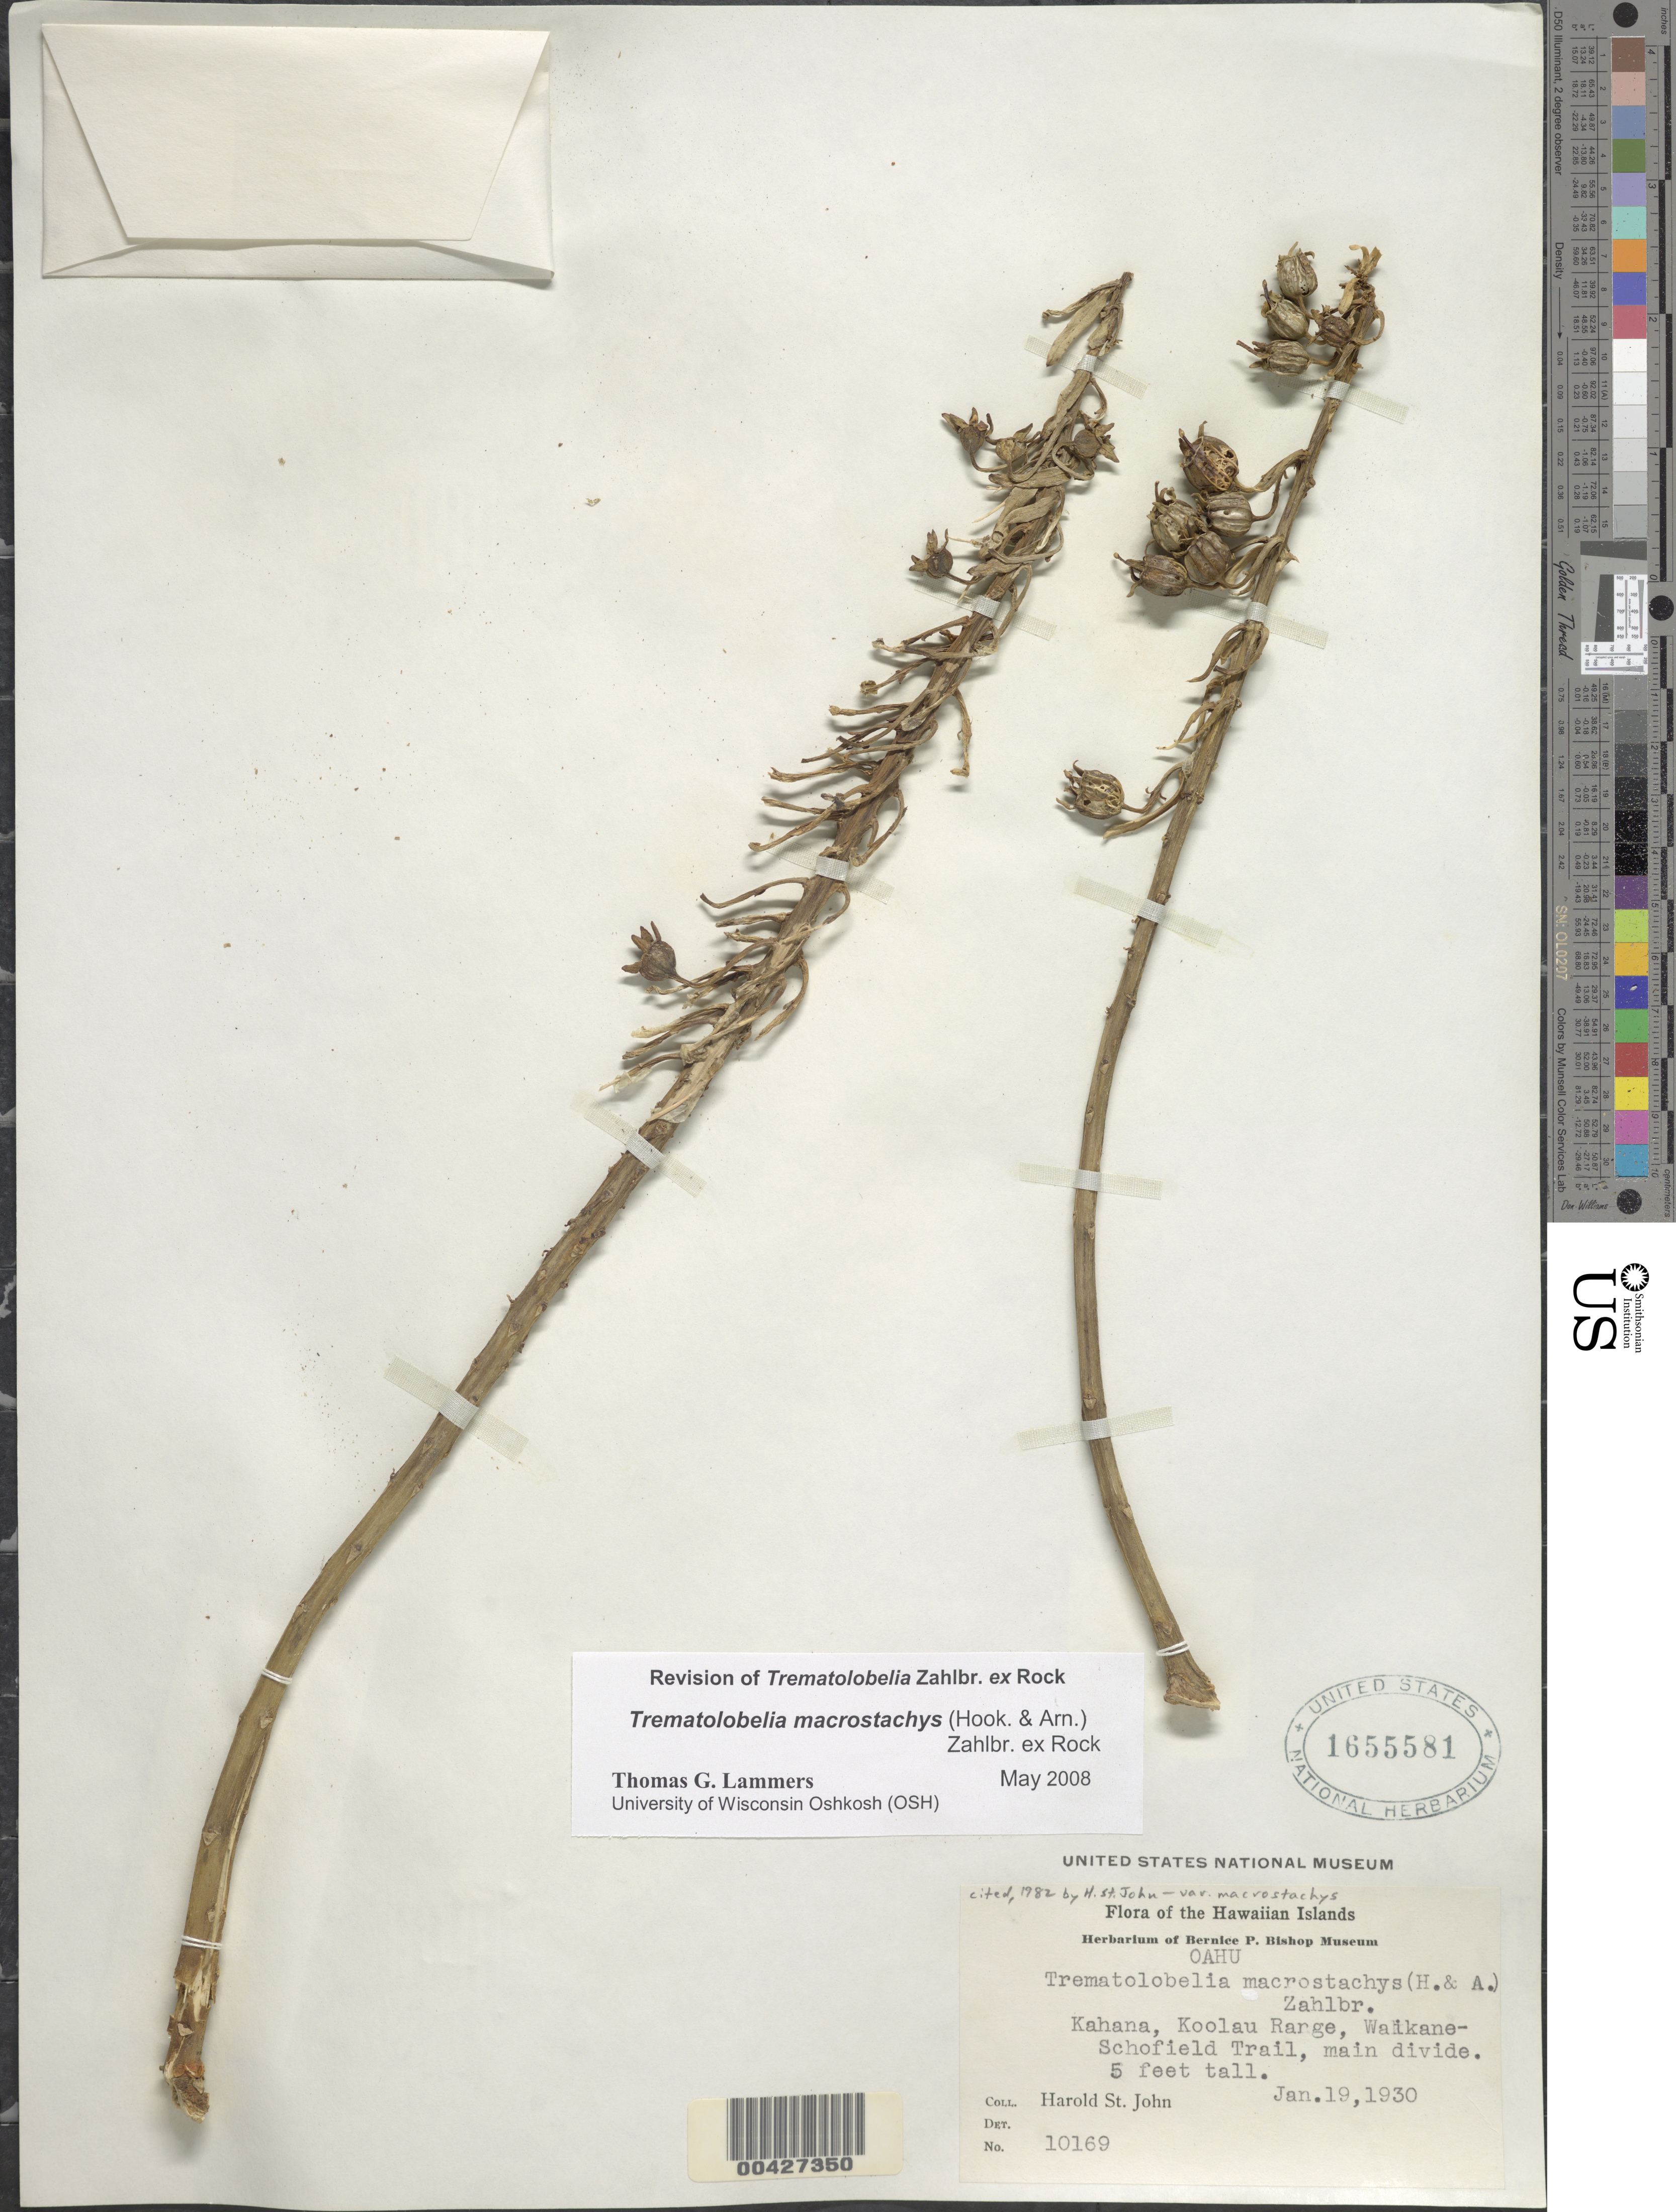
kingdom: Plantae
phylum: Tracheophyta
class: Magnoliopsida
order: Asterales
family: Campanulaceae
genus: Trematolobelia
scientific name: Trematolobelia macrostachys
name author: (Hook. & Arn.) Zahlbr. ex Rock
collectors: H. St. John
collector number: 10169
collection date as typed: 19 Jan 1930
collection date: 1930-01-19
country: United States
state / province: Hawaii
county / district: Honolulu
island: Oahu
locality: Kahana, Koolau Range, Waikane-Schofield Trail, main divide.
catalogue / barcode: US 1655581